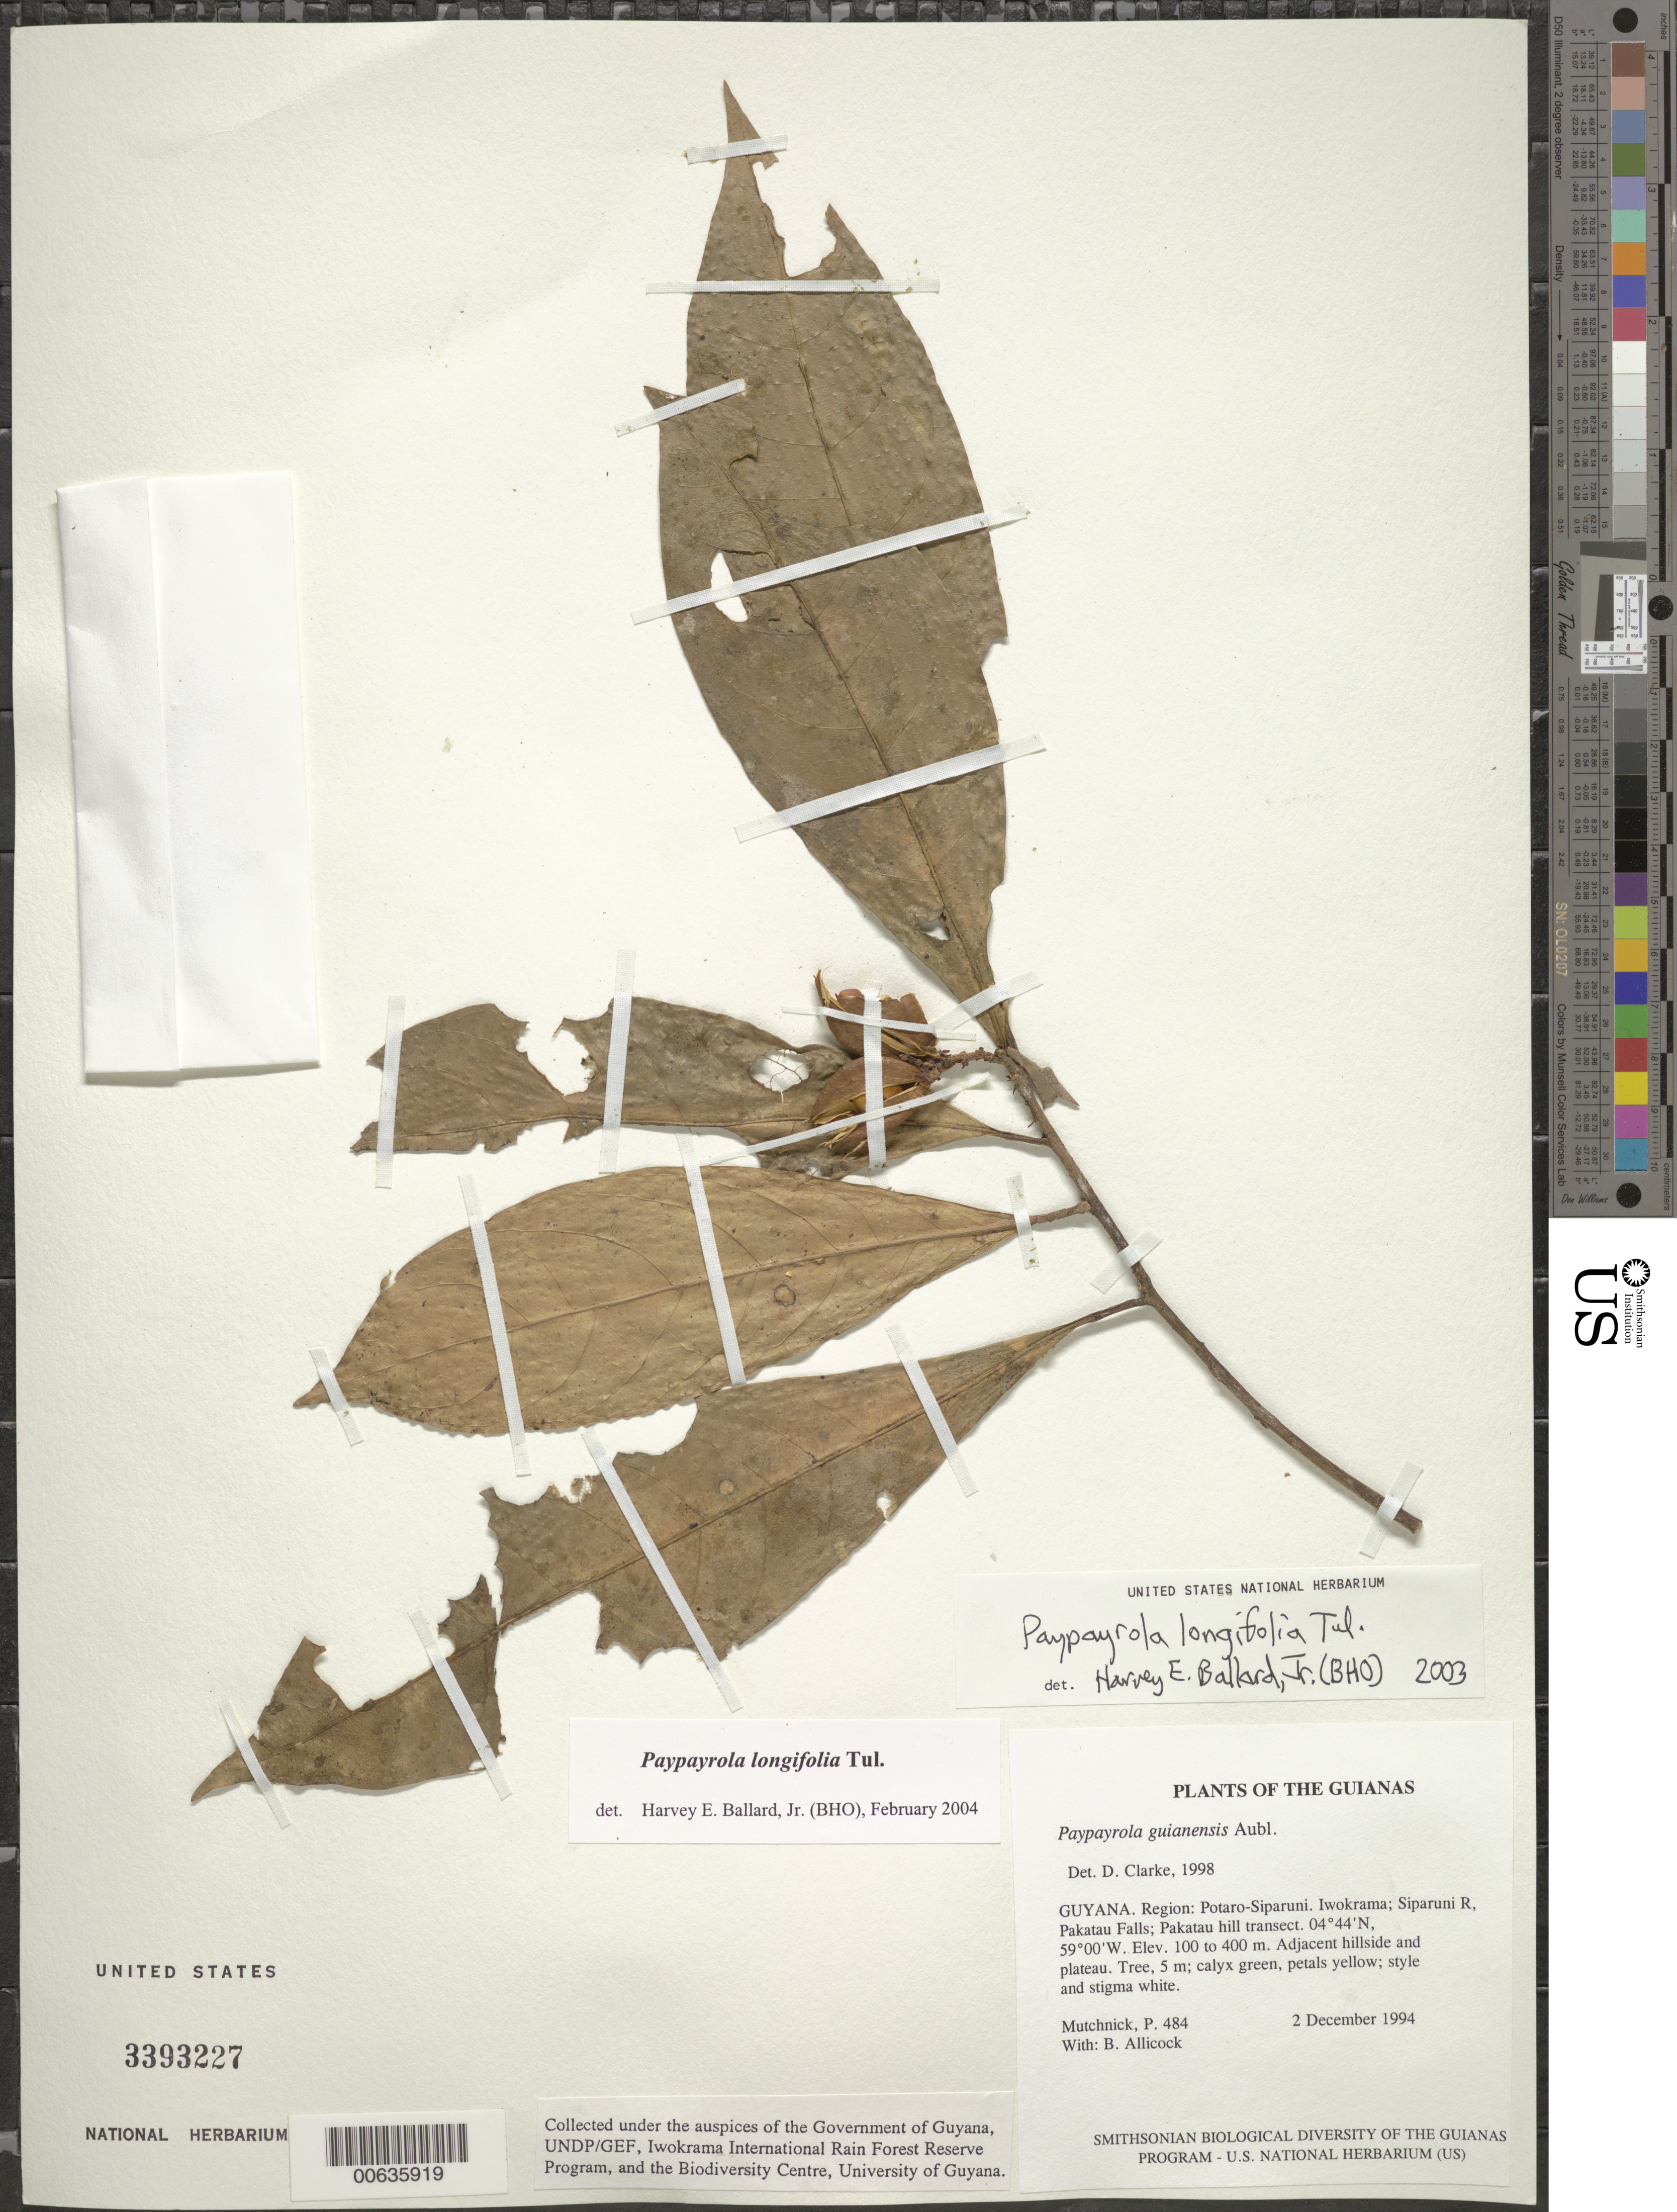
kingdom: Plantae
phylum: Tracheophyta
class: Magnoliopsida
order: Malpighiales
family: Violaceae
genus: Paypayrola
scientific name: Paypayrola longifolia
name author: Tul.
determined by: Ballard, Harvey E.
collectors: P. Mutchnick & B. Allicock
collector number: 484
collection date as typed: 2 December 1994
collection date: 1994-12-02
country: Guyana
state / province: Potaro-Siparuni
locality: Iwokrama; Siparuni R, Pakatau Falls; Pakatau hill transect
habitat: Adjacent hillside and plateau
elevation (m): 100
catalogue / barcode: US 3393227